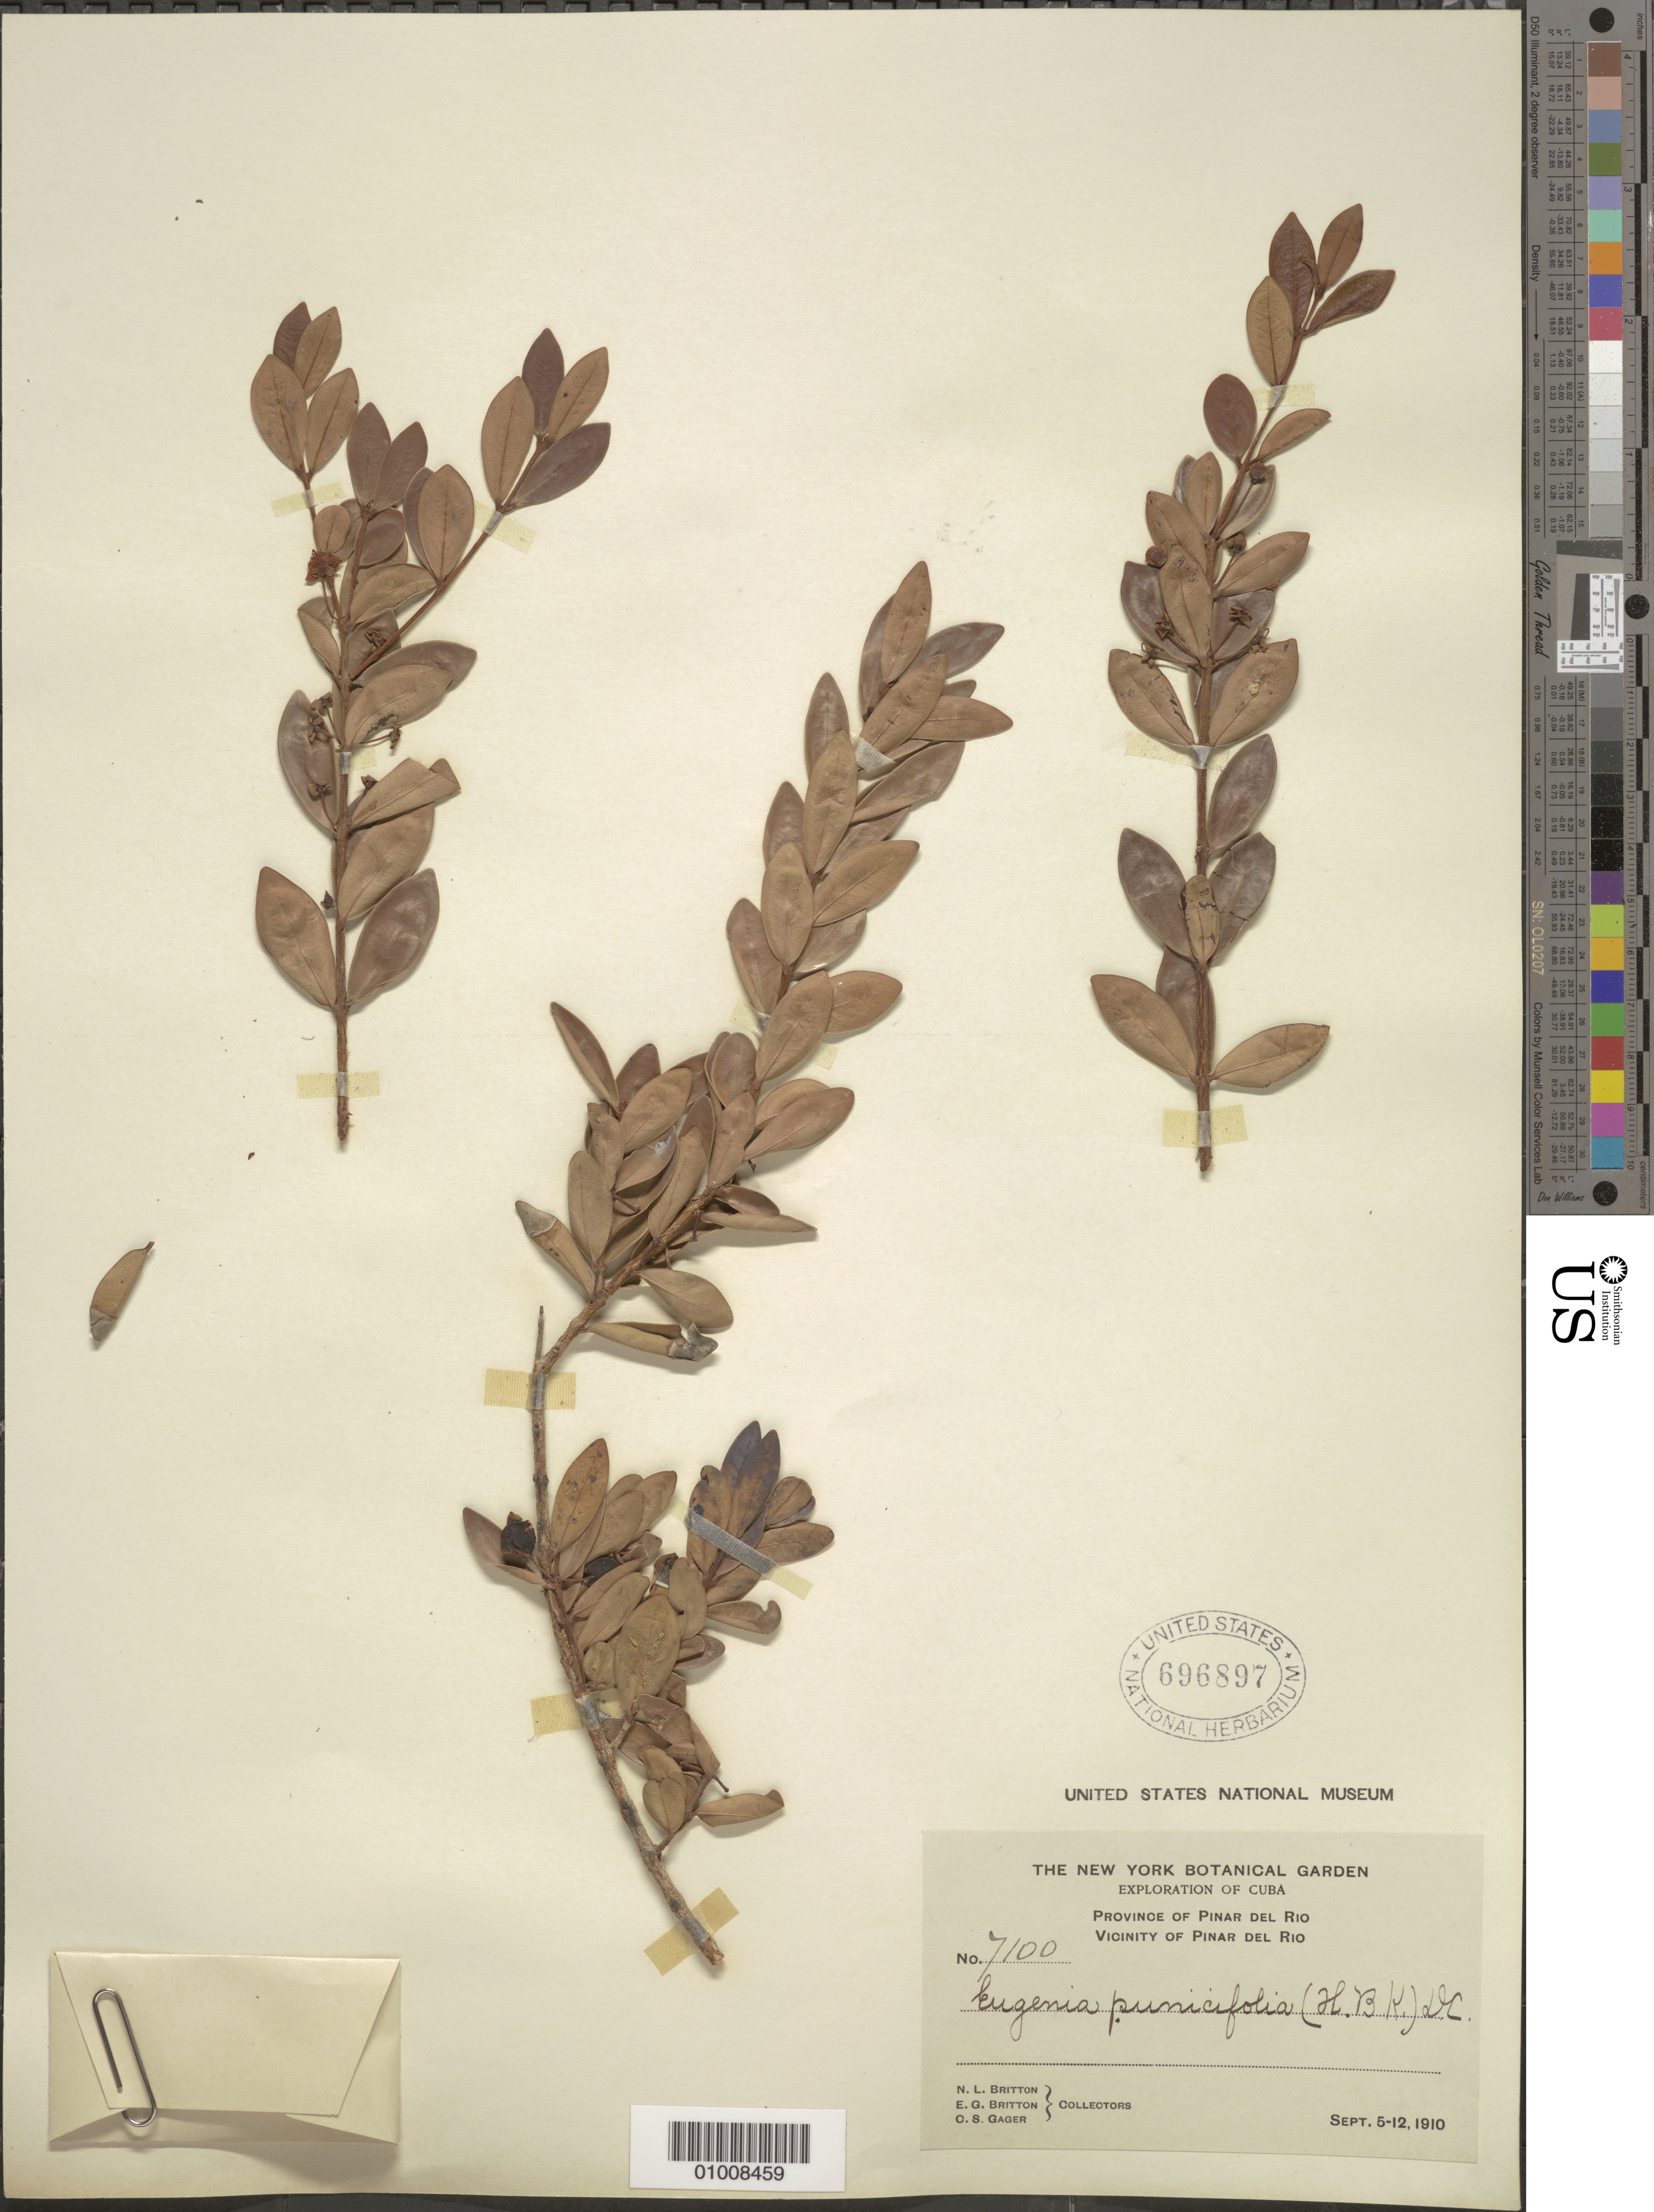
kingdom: Plantae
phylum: Tracheophyta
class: Magnoliopsida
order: Myrtales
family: Myrtaceae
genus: Eugenia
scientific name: Eugenia punicifolia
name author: (Kunth) DC.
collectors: N. Britton, E. G. Britton & C. Gager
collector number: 7100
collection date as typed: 05 Sep 1910 to 12 Sep 1910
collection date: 1910-09-05/1910-09-12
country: Cuba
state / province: Pinar del Rio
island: Cuba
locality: Vicinity of Pinar del Rio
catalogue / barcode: US 696897